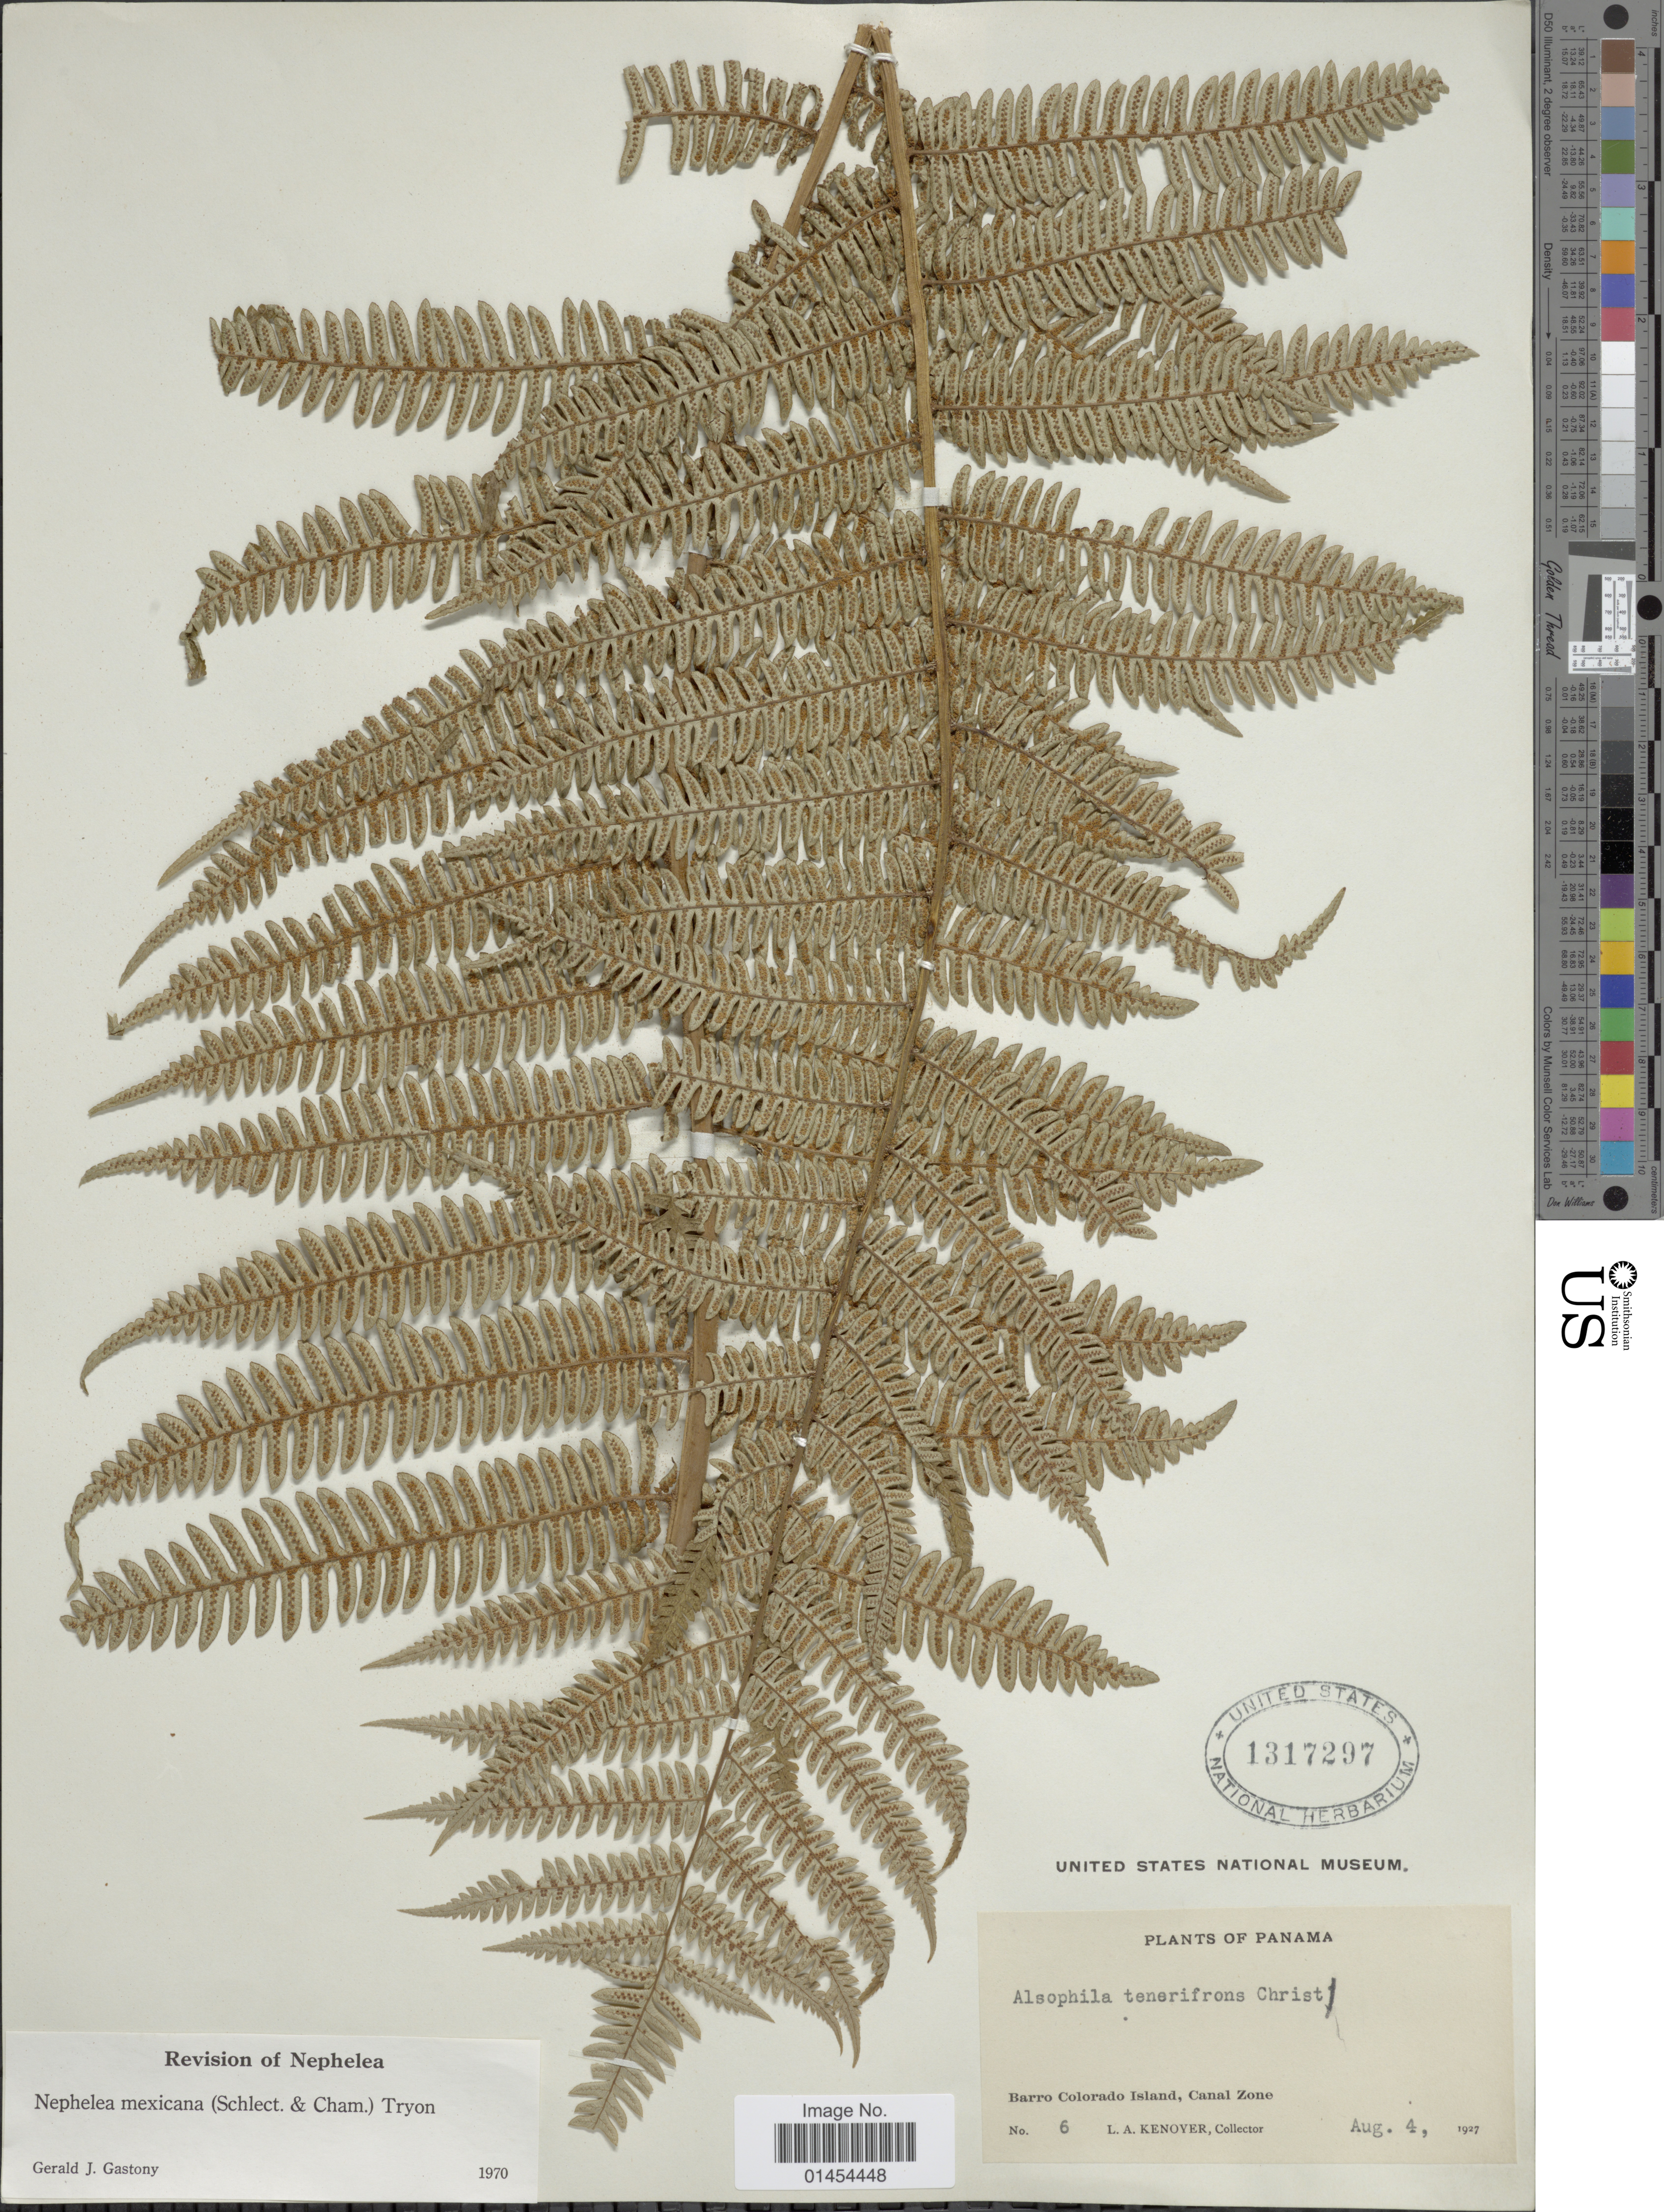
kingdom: Plantae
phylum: Tracheophyta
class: Polypodiopsida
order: Cyatheales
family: Cyatheaceae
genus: Alsophila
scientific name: Alsophila firma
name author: (Baker) D.S. Conant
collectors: L. A. Kenoyer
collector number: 6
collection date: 1927-08-04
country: Panama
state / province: Panamá Oeste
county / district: Canal Zone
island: Barro Colorado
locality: Barro Colorado Island, Canal Zone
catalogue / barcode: US 1317297